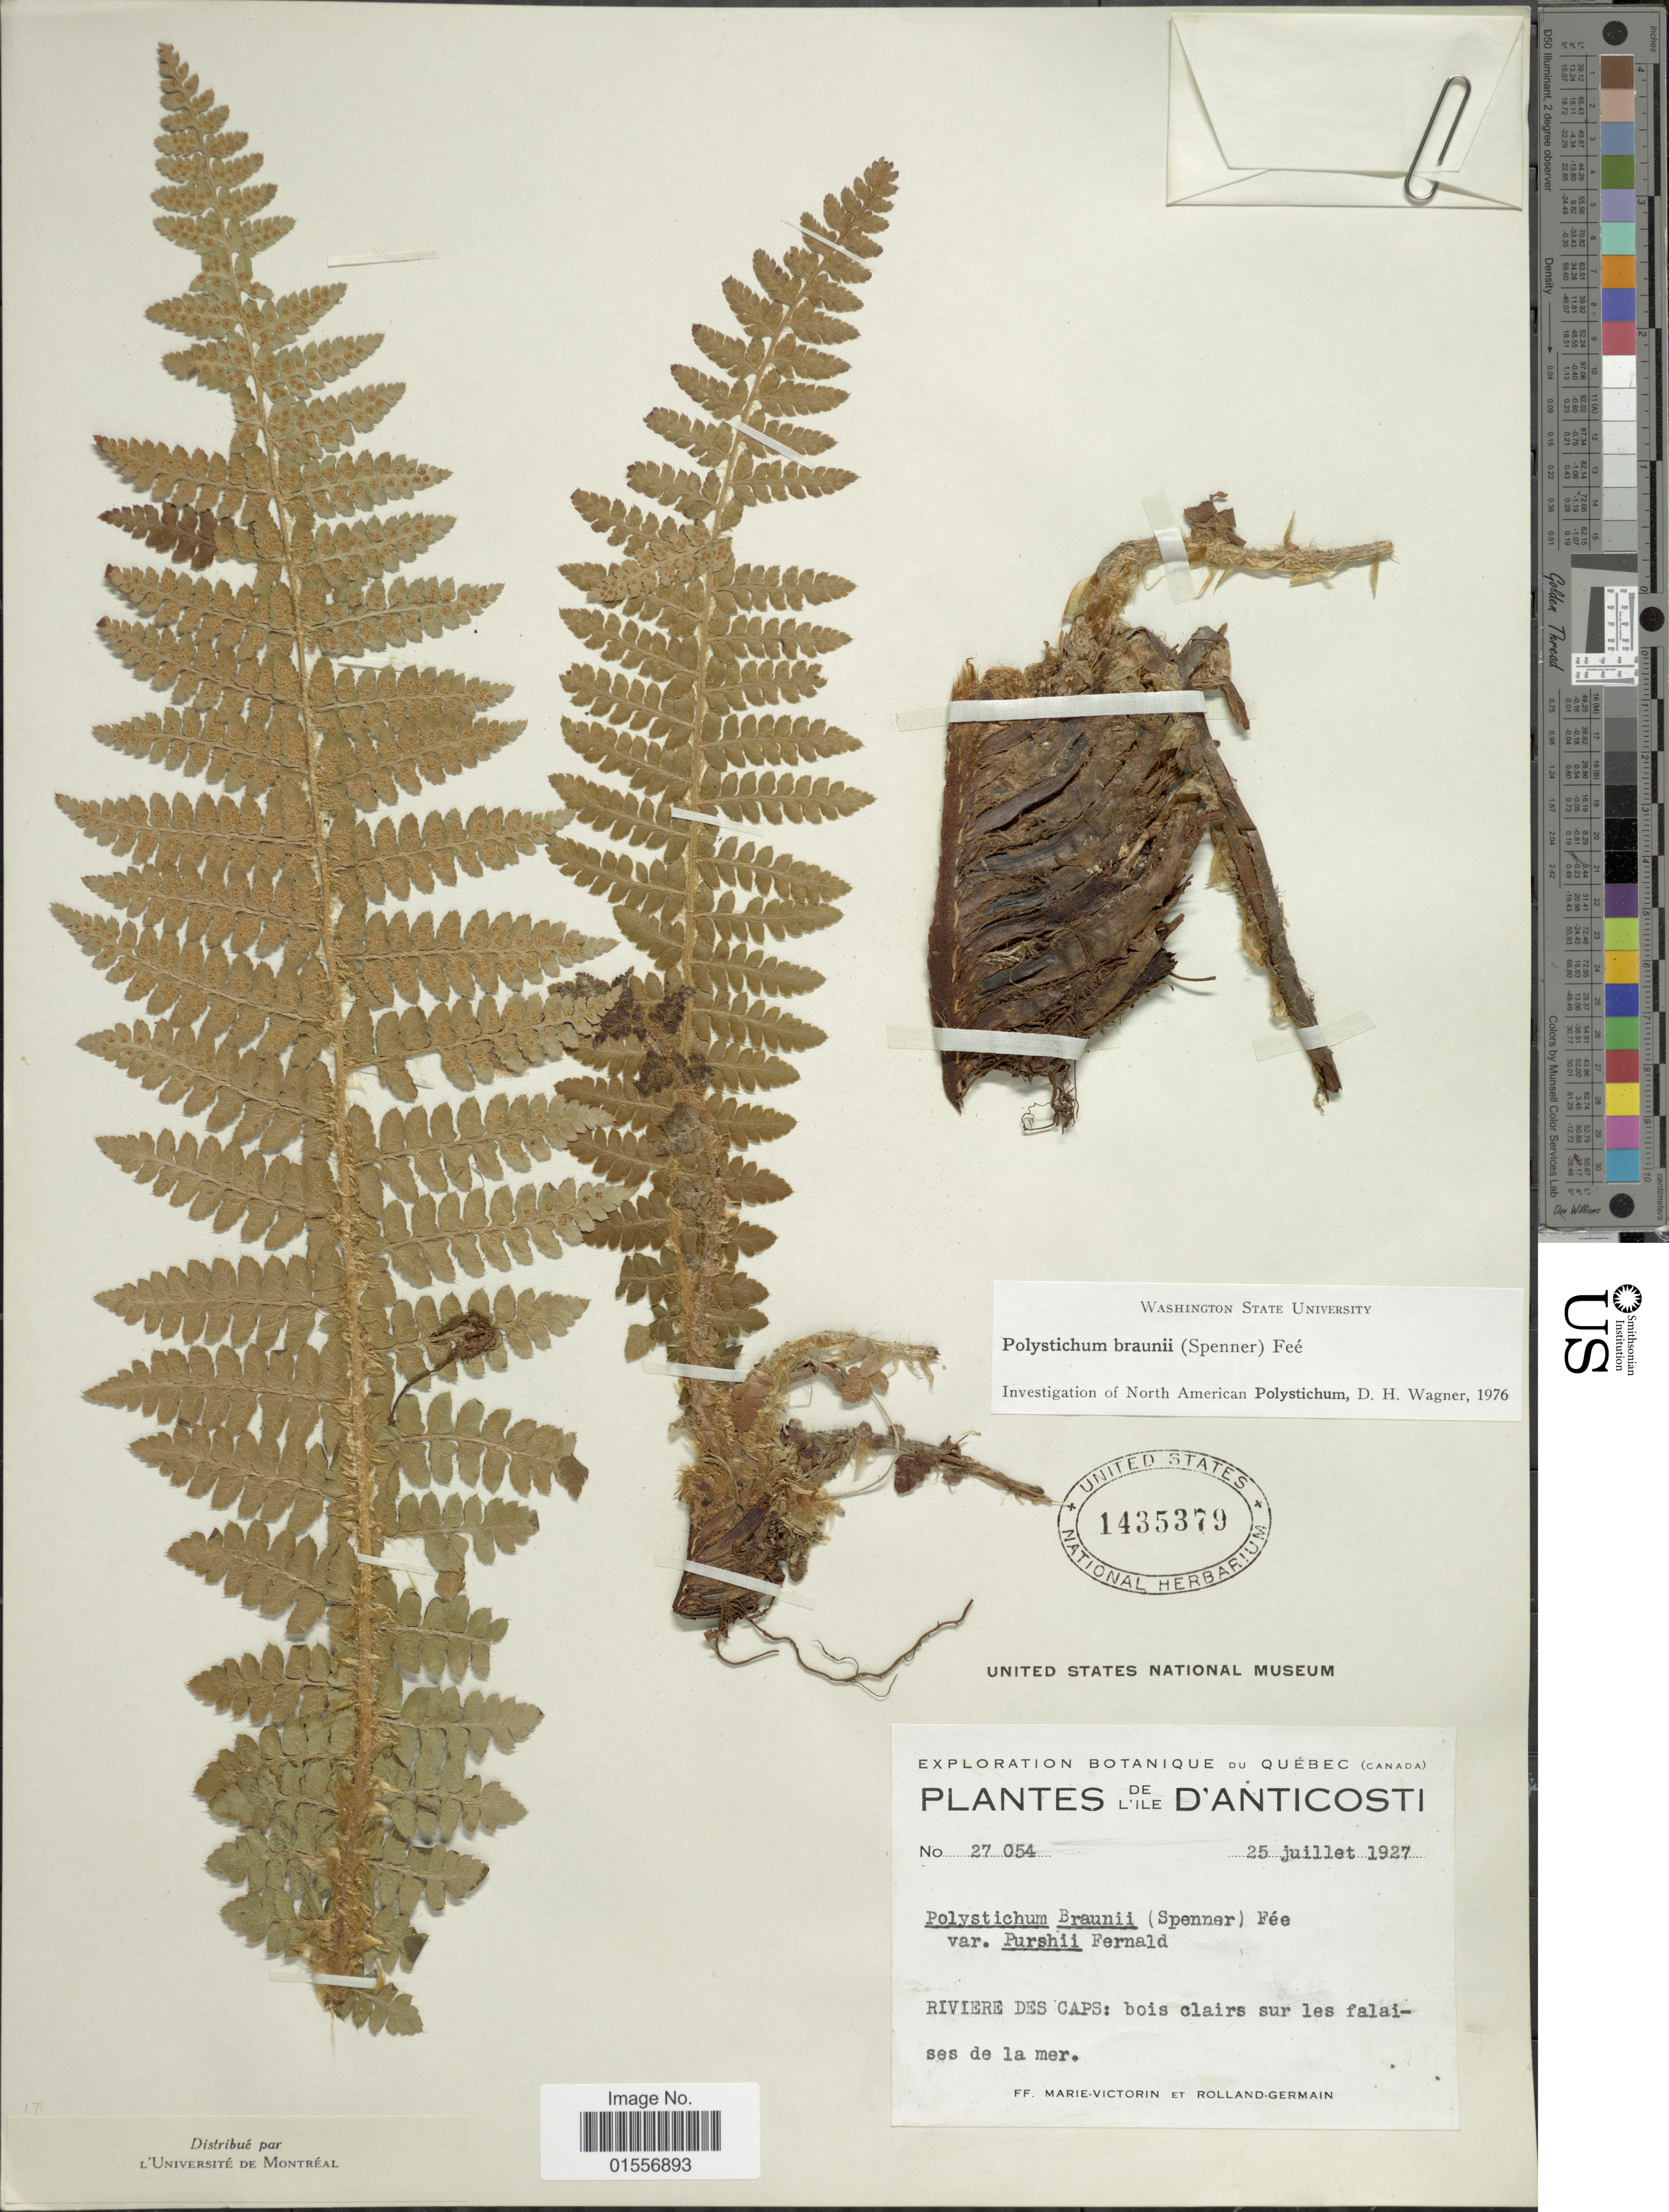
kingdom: Plantae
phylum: Tracheophyta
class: Polypodiopsida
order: Polypodiales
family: Dryopteridaceae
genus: Polystichum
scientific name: Polystichum braunii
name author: (Spenn.) Fée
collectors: -. Marie-Victorin & Rolland-Germain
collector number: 27054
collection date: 1927-07-25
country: Canada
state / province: Quebec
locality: Plantes de l'Ile D'Antiscosti, Riviere des Caps: bois clairs sur les falaises de la mer.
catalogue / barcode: US 1435379